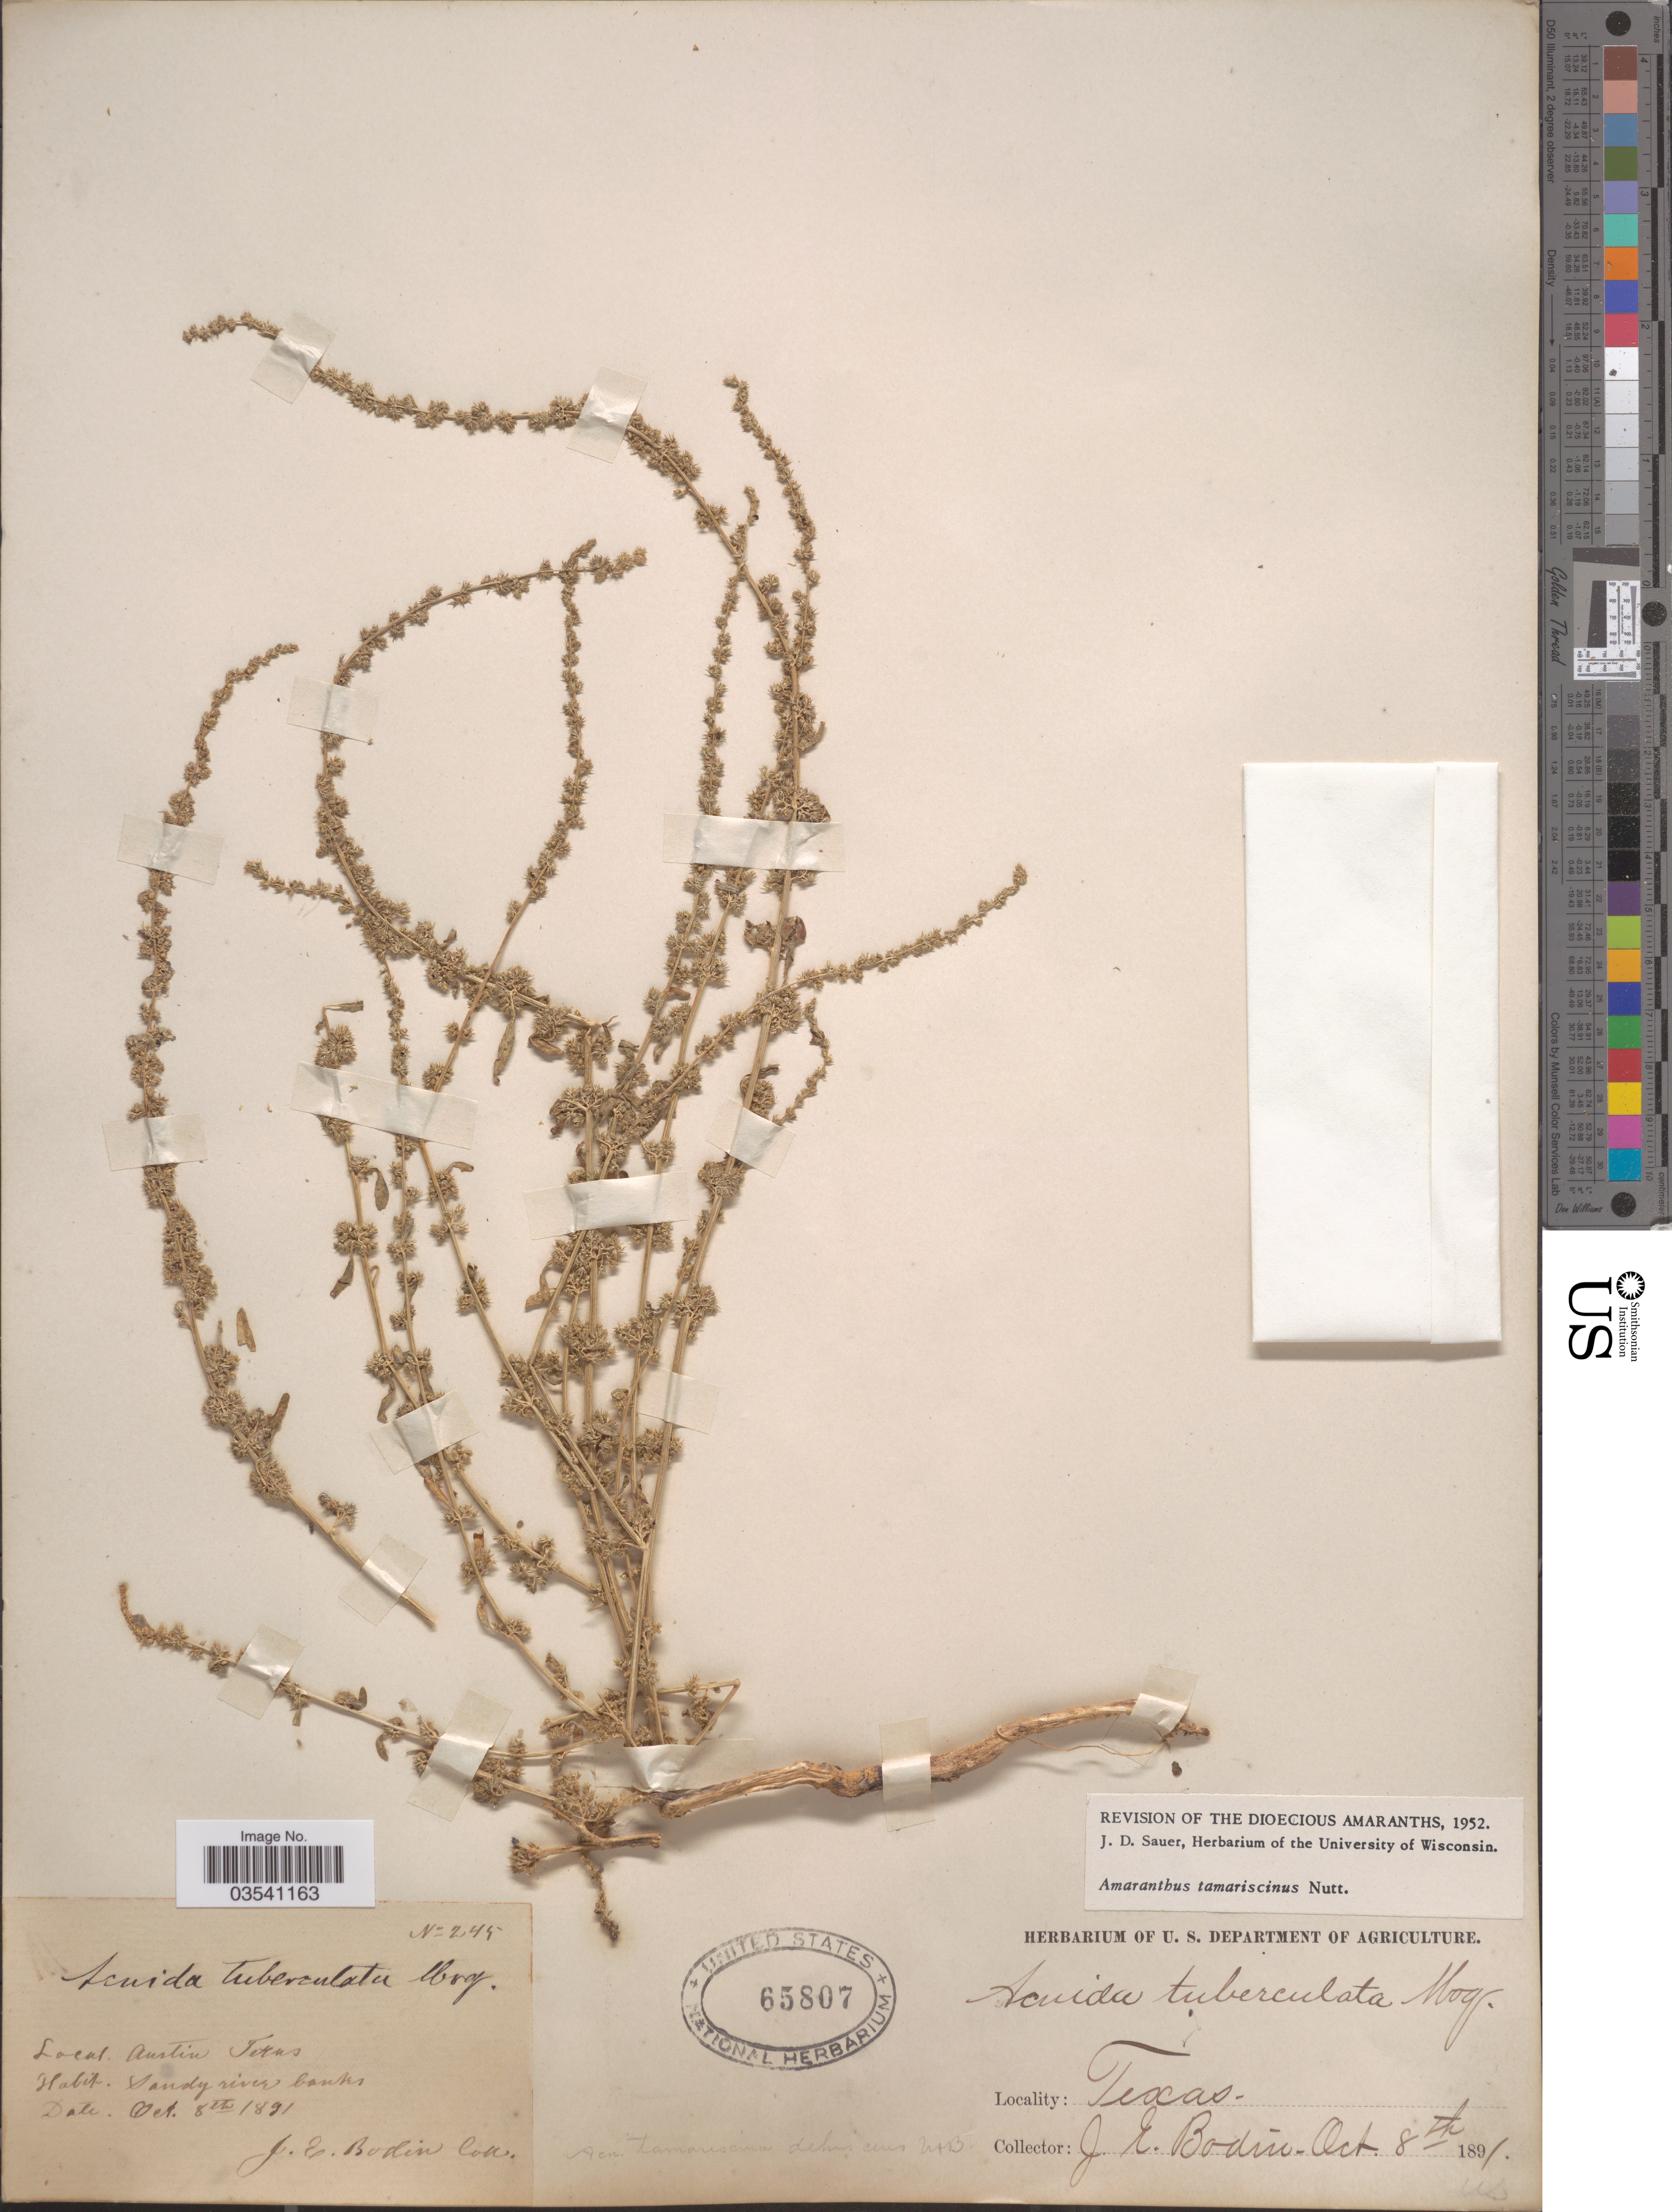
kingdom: Plantae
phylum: Tracheophyta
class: Magnoliopsida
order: Caryophyllales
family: Amaranthaceae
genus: Amaranthus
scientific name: Amaranthus tamariscinus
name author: Nutt.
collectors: J. E. Bodin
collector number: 245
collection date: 1891-10-08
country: United States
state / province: Texas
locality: Austin. Sandy river banks.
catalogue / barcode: US 65807